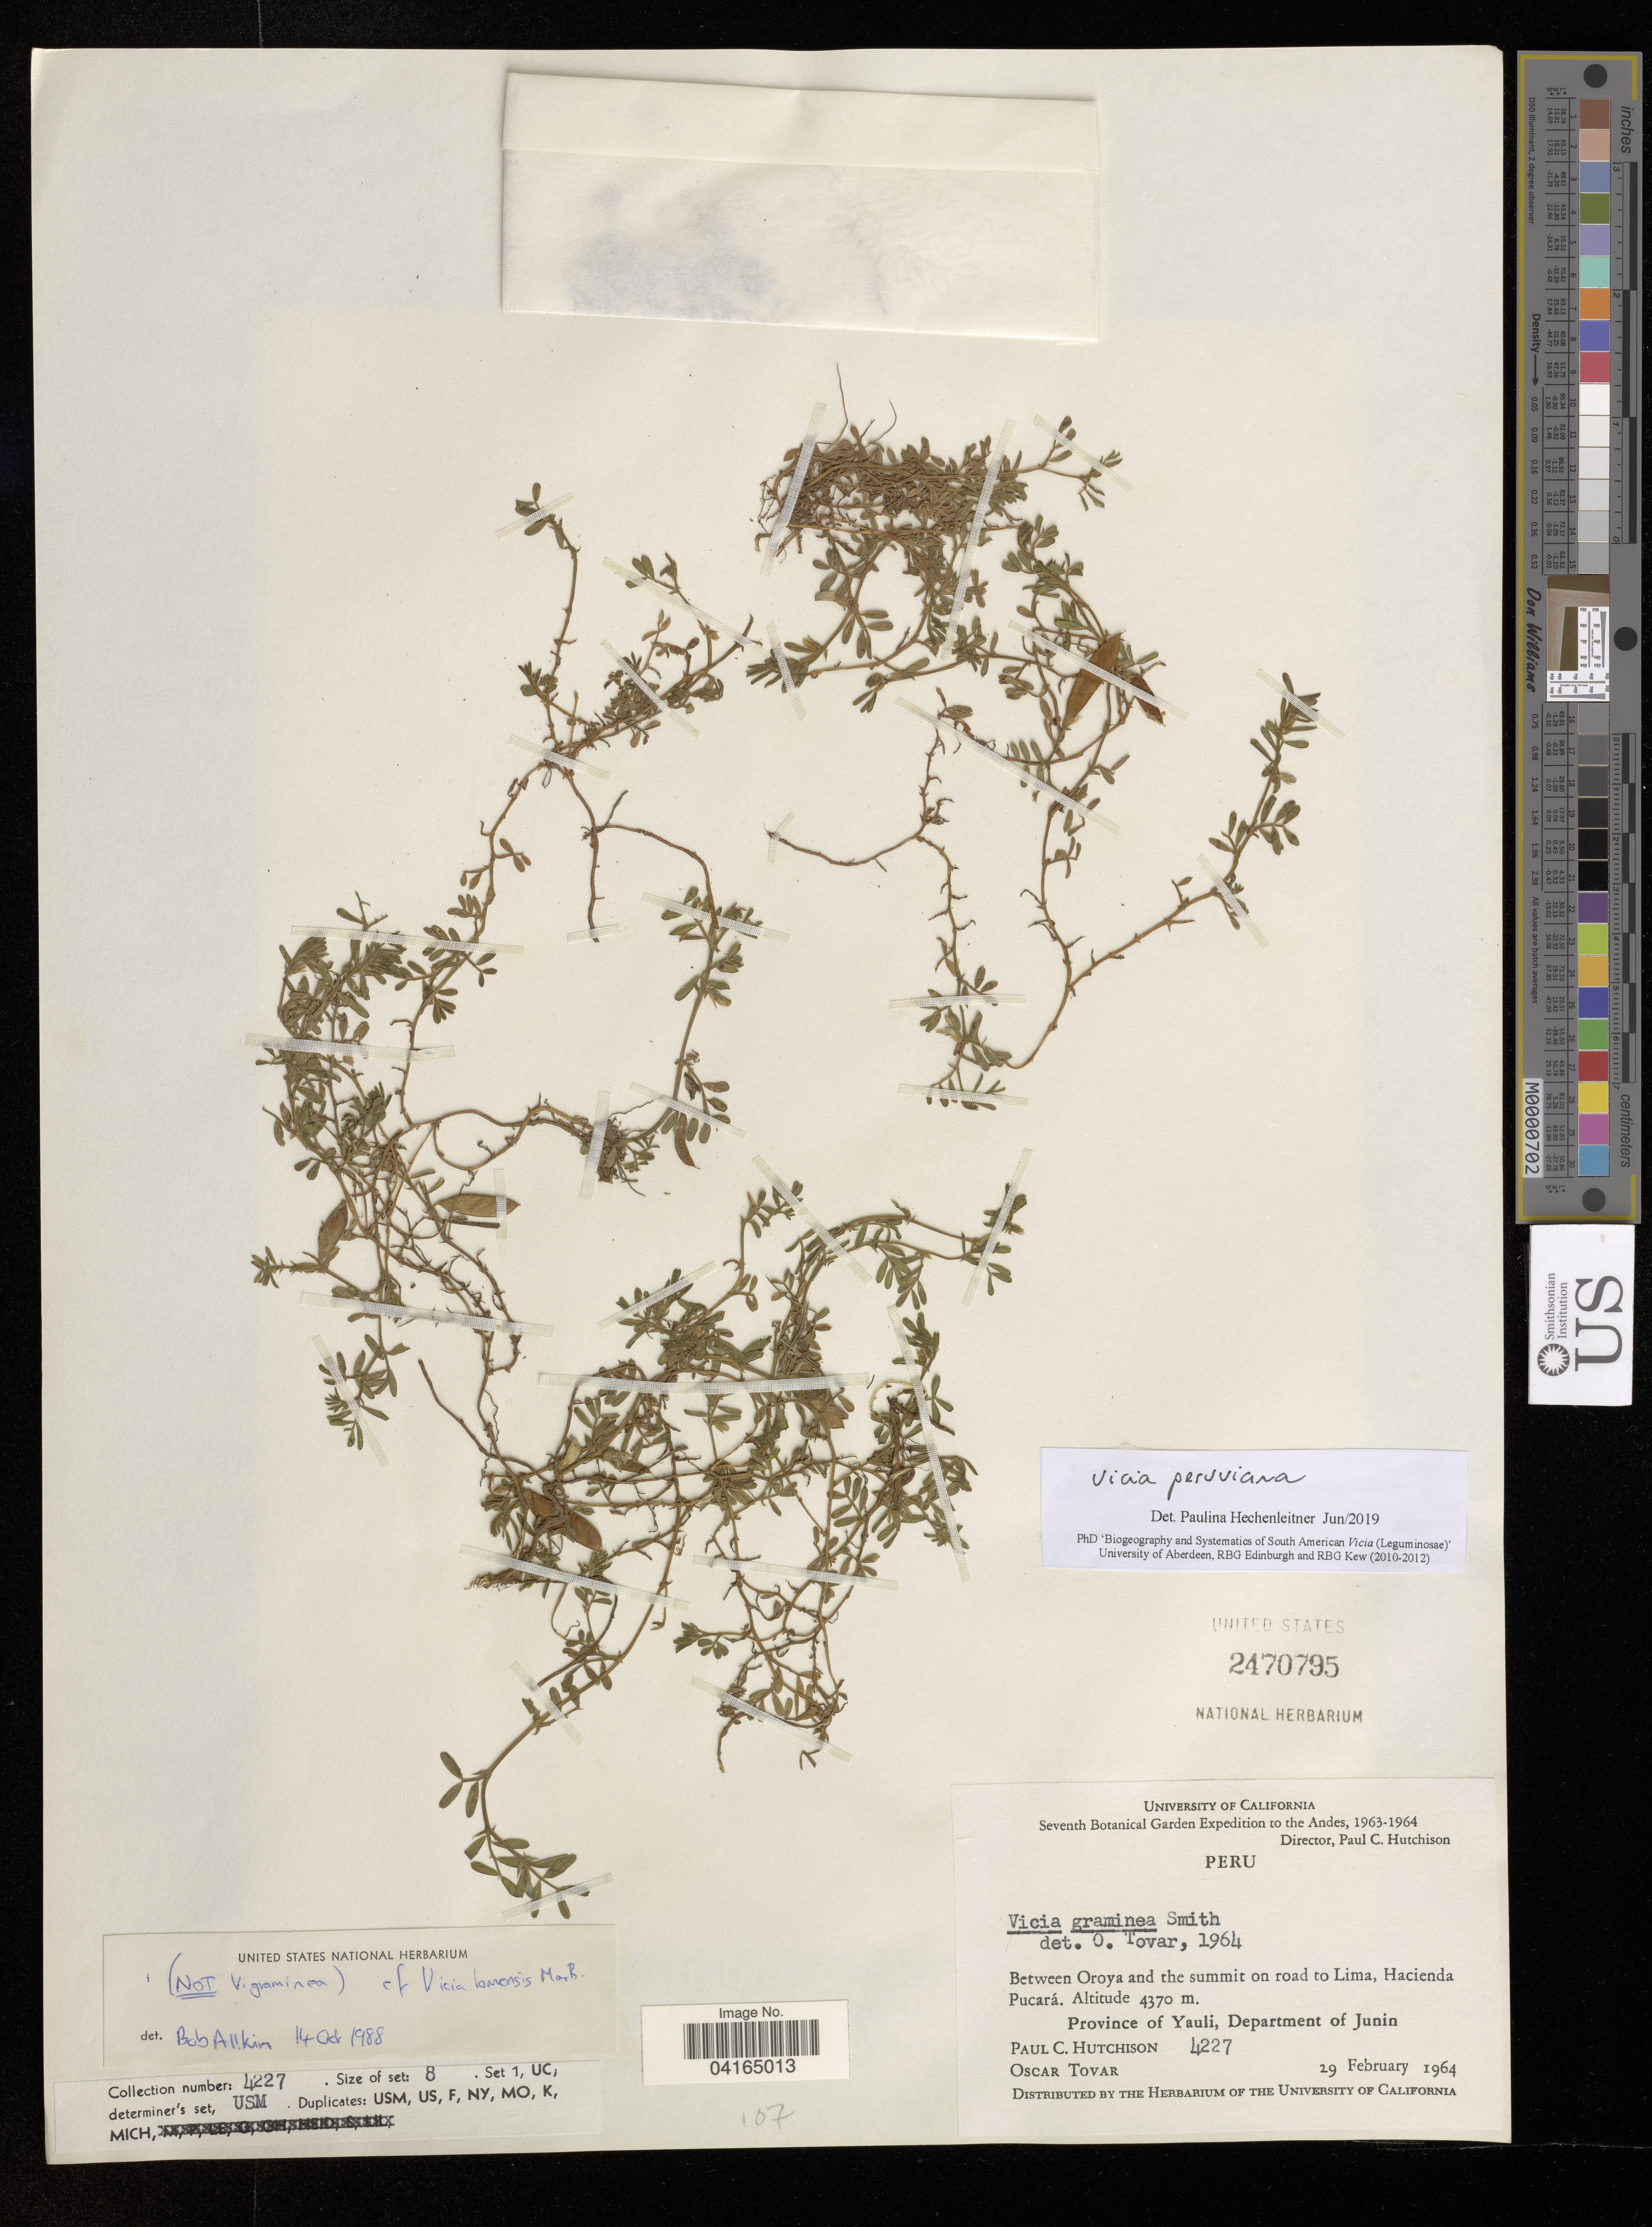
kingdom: Plantae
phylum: Tracheophyta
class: Magnoliopsida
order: Fabales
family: Fabaceae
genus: Vicia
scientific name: Vicia peruviana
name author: Vilchez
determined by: Hechenleitner, Paulina, RBG Edinburgh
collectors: P. C. Hutchison & Ó. Tovar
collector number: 4227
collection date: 1964-02-29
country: Peru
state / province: Junin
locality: The Andes. Between Oroya and the summit on road to Lima, Hacienda Pucará. Province of Yauli, Department of Junin.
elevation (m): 4370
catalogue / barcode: US 2470795